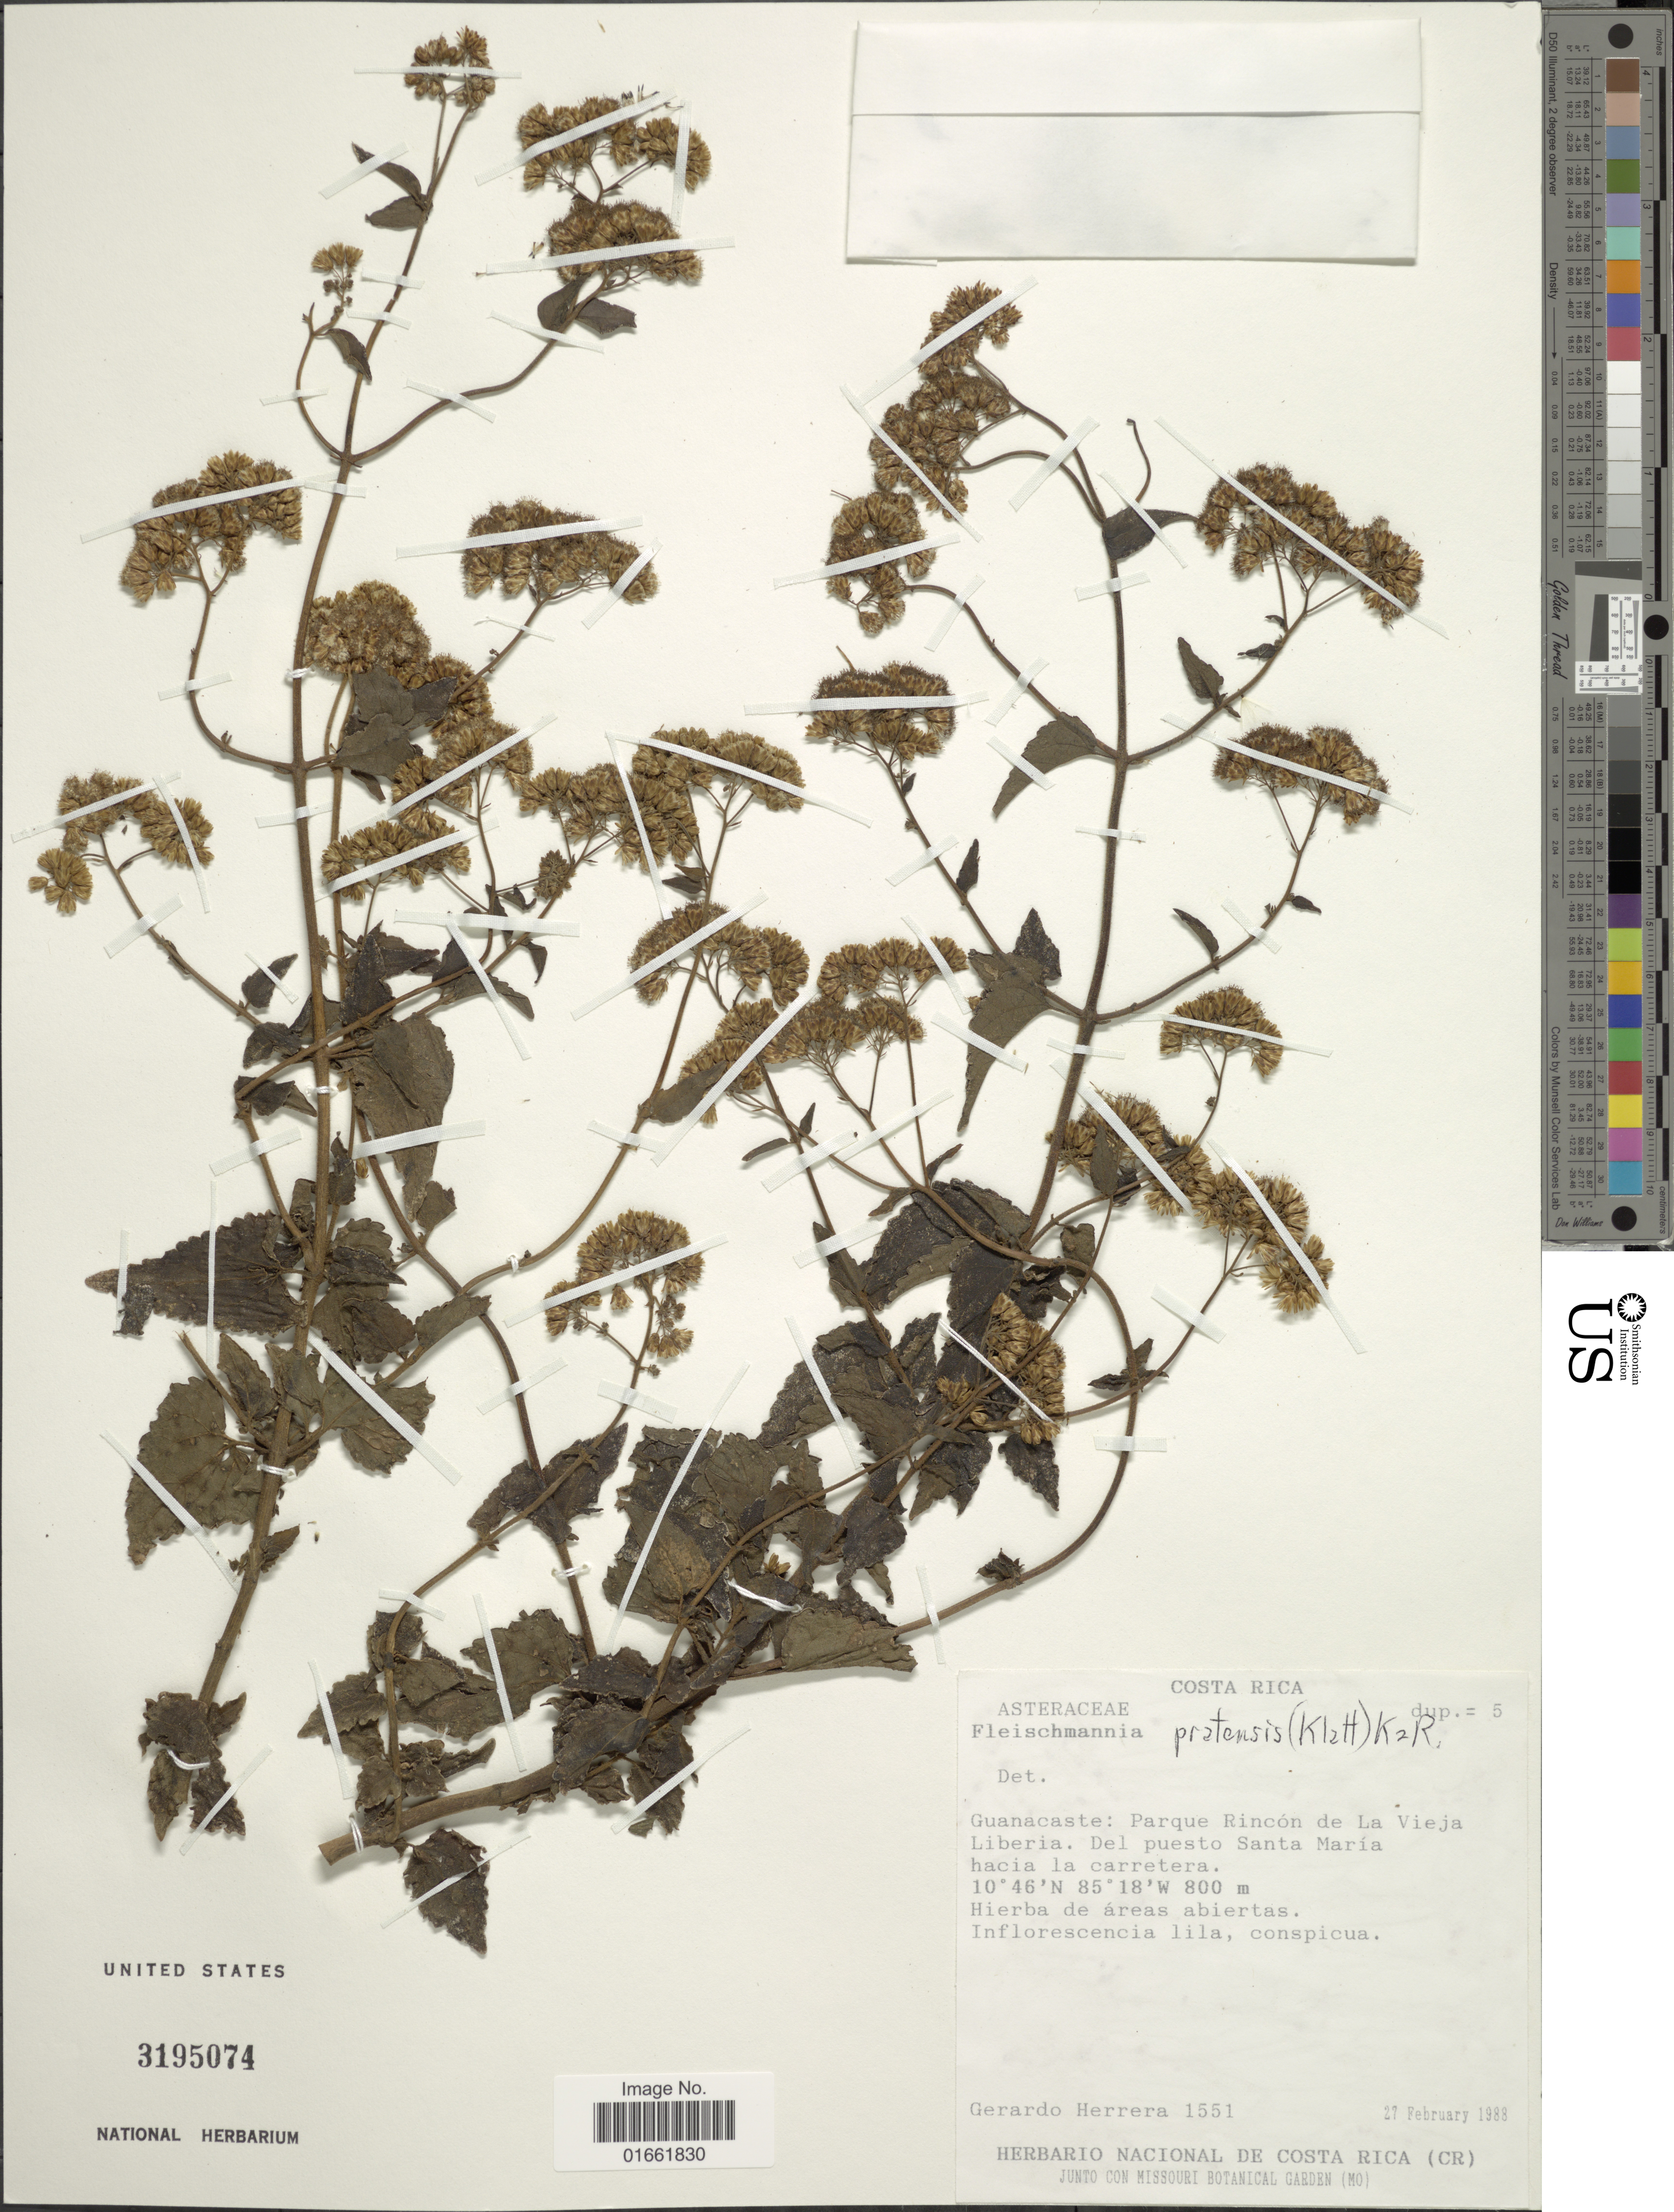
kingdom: Plantae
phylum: Tracheophyta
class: Magnoliopsida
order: Asterales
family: Asteraceae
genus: Fleischmannia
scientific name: Fleischmannia pratensis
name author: (Klatt) R.M. King & H. Rob.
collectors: G. Herrera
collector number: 1551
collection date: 1988-02-27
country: Costa Rica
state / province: Guanacaste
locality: Guanacaste: Parque Rincón de La Vieja Liberia. Del puesto Santa Maria hacia la carretera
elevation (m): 800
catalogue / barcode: US 3195074